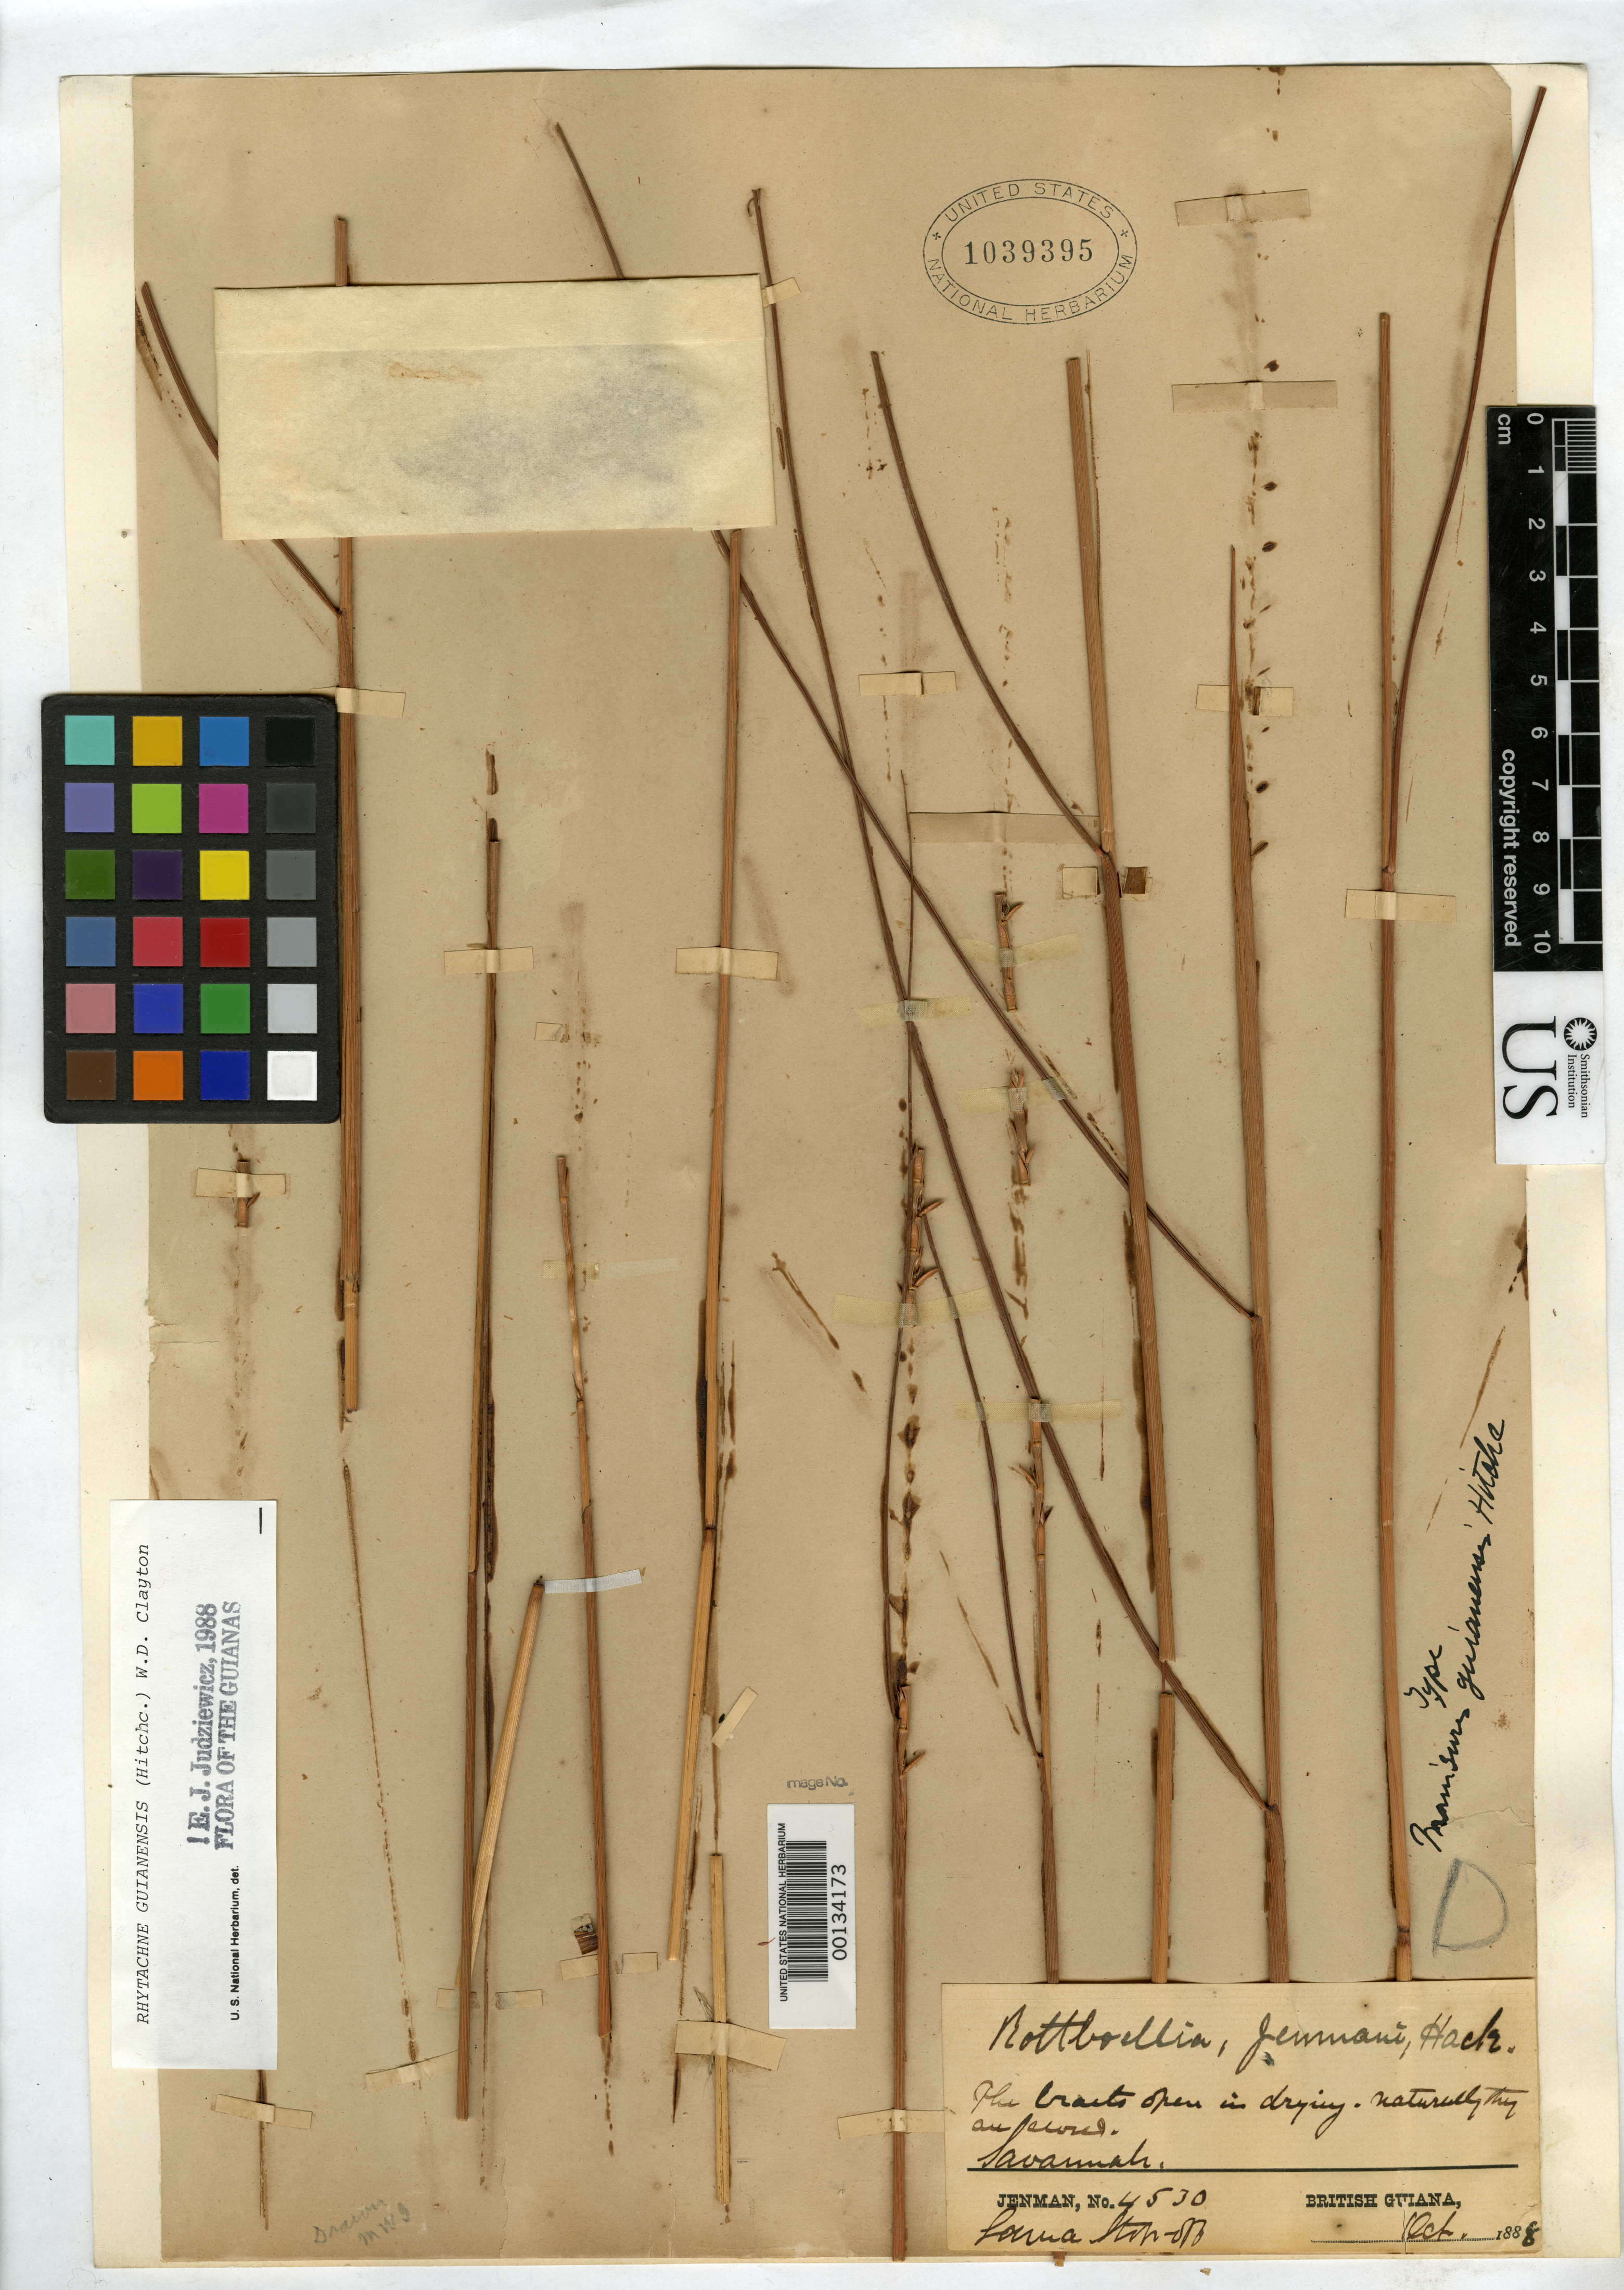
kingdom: Plantae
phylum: Tracheophyta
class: Liliopsida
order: Poales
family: Poaceae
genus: Manisuris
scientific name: Manisuris guianensis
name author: Hitchc.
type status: Holotype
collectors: G. S. Jenman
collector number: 4530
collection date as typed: Oct 1888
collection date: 1888-10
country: Guyana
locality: Lama Stopoff, near Georgetown.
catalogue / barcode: US 1039395